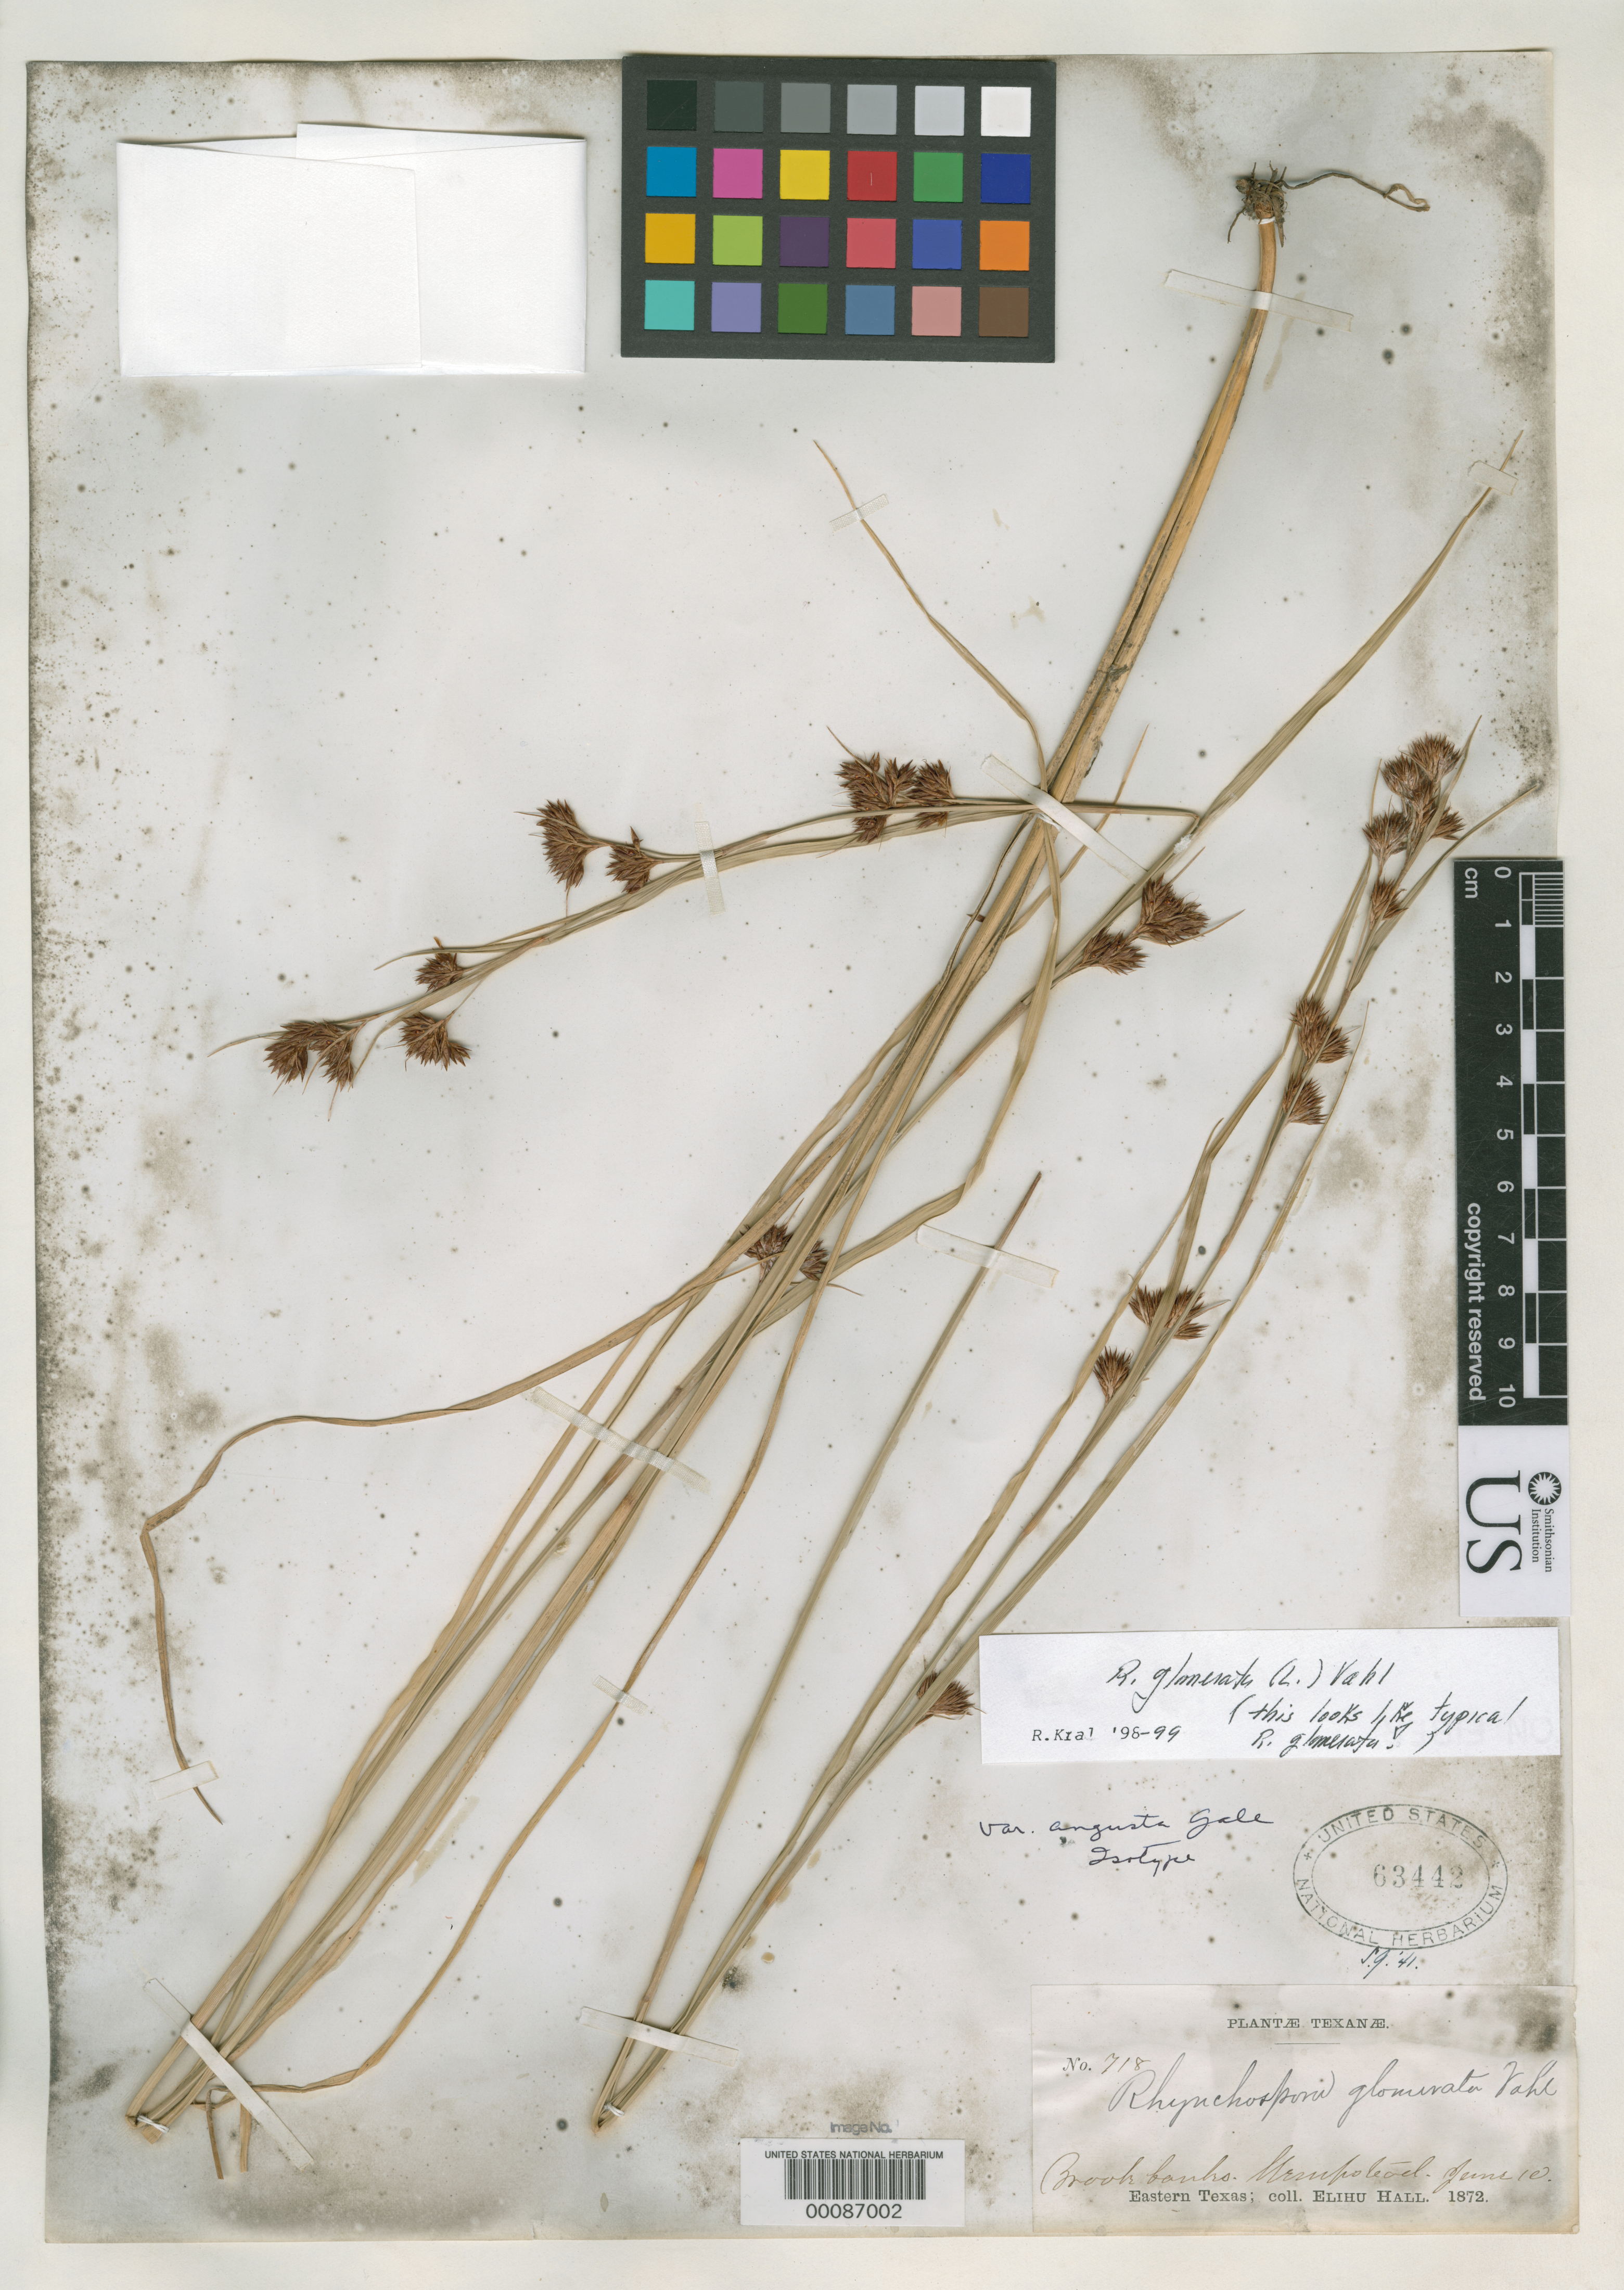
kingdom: Plantae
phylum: Tracheophyta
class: Liliopsida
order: Poales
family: Cyperaceae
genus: Rhynchospora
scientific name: Rhynchospora glomerata var. angusta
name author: Gale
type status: Isotype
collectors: E. Hall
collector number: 718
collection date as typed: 10 Jun 1872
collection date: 1872-06-10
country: United States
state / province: Texas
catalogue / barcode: US 63442